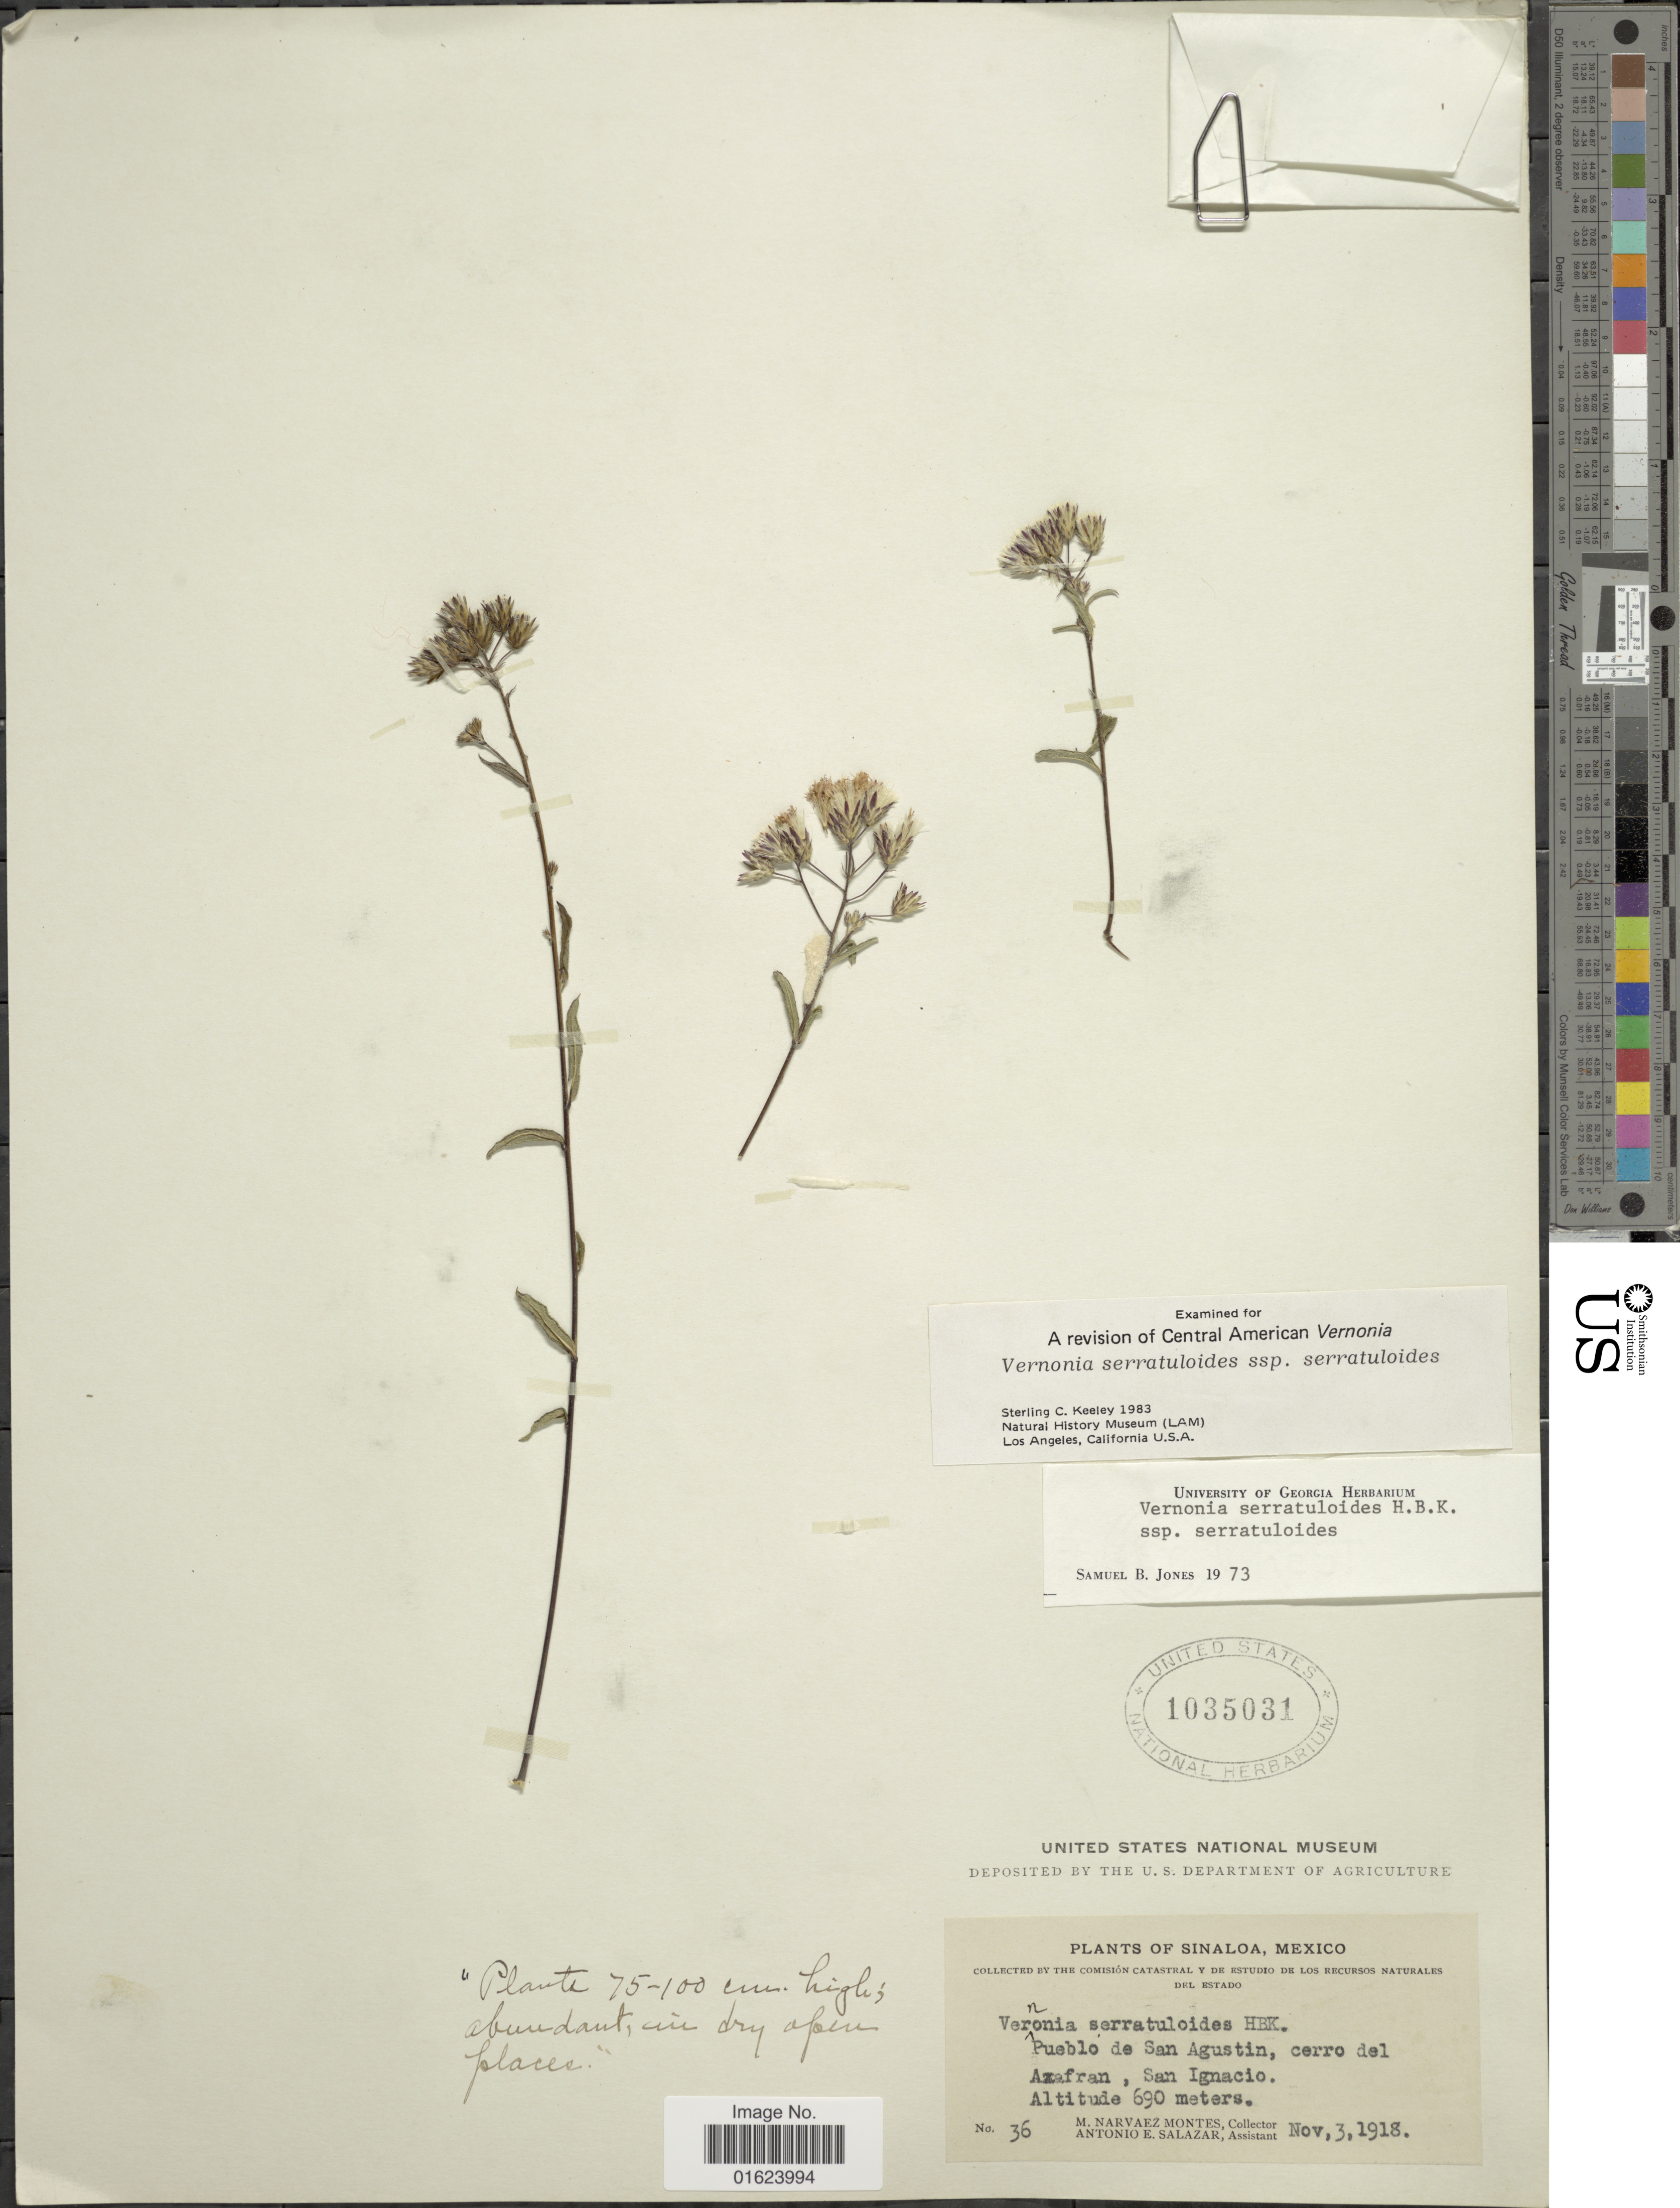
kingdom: Plantae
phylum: Tracheophyta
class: Magnoliopsida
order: Asterales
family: Asteraceae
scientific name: Vickianthus serratuloides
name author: (Kunth) H. Rob.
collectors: M. Navarez Montes & A. E. Salazar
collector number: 36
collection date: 1918-11-03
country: Mexico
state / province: Sinaloa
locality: Sinaloa, Mexico.Pueblo de San Augustin, cerro del Azafran, San Ingnacio.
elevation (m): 690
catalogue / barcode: US 1035031